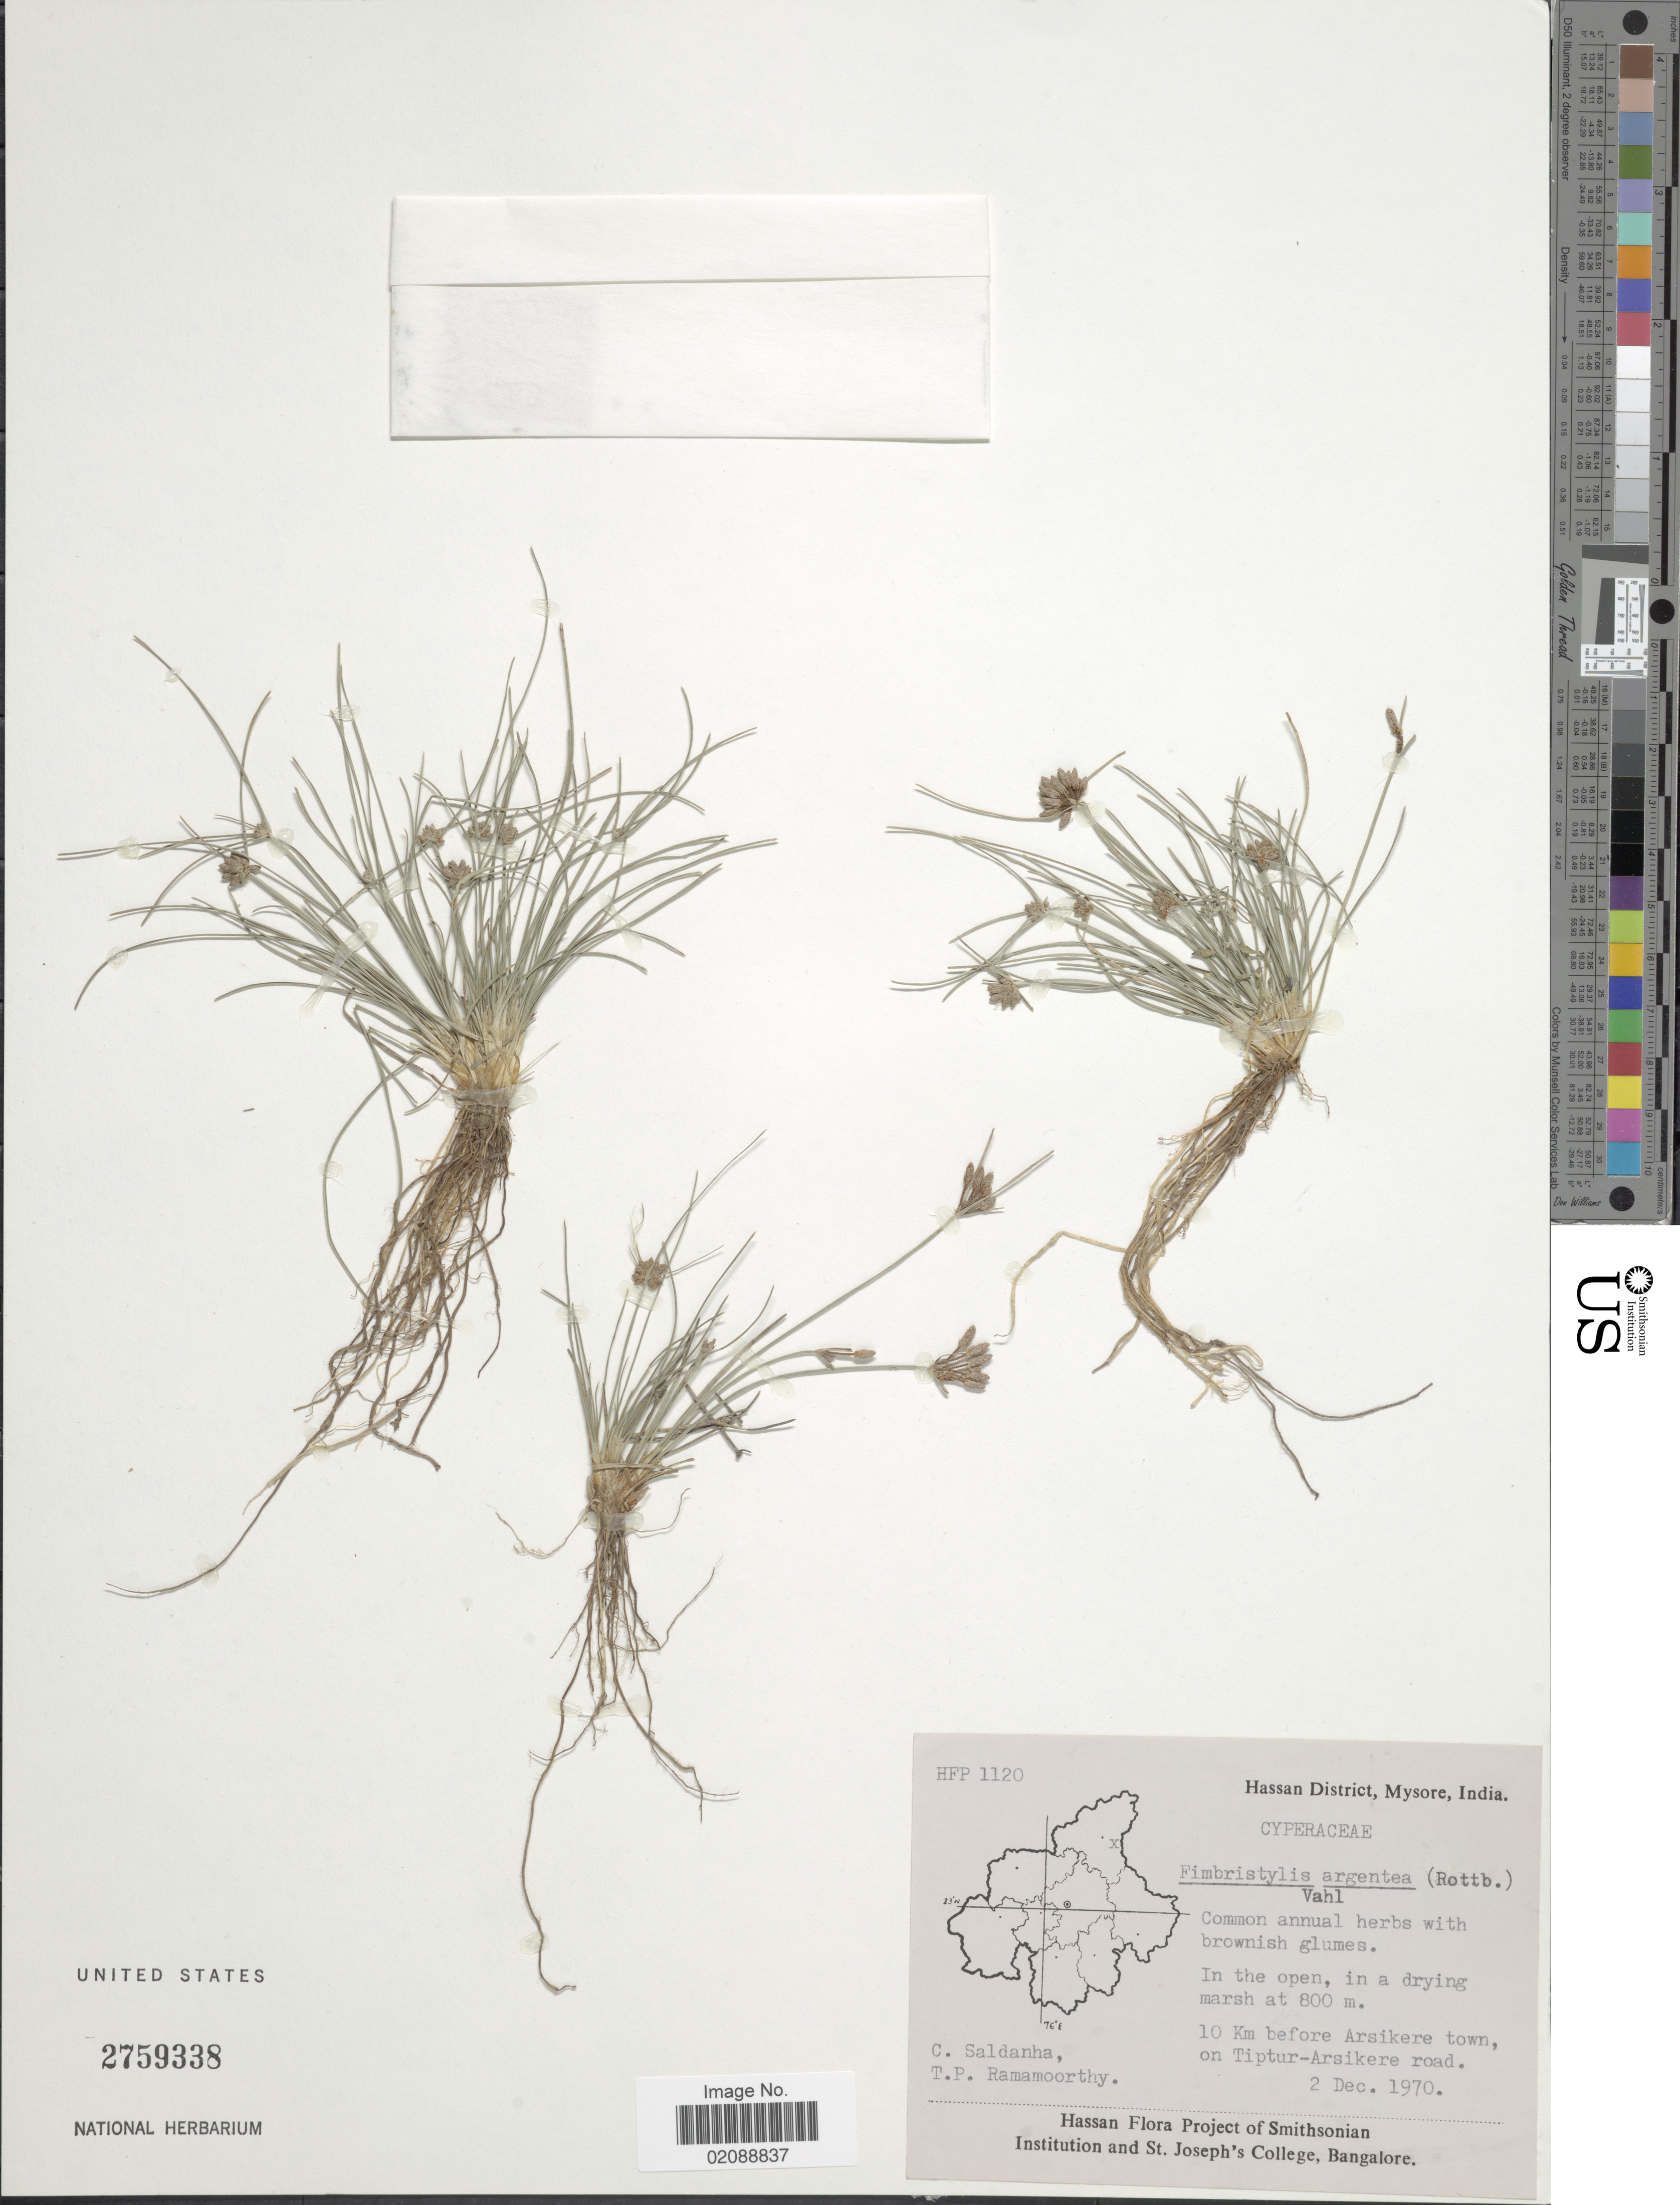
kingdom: Plantae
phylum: Tracheophyta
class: Liliopsida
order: Poales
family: Cyperaceae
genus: Fimbristylis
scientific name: Fimbristylis argentea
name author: (Rottb.) Vahl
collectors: C. Saldanha & T. P. Ramamoorthy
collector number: HFP 1120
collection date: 1970-12-02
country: India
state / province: Karnataka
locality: Hassan District, Mysore, 10 Km before Arsikere town, on Tiptur-Arsikere road.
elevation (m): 800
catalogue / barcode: US 2759338